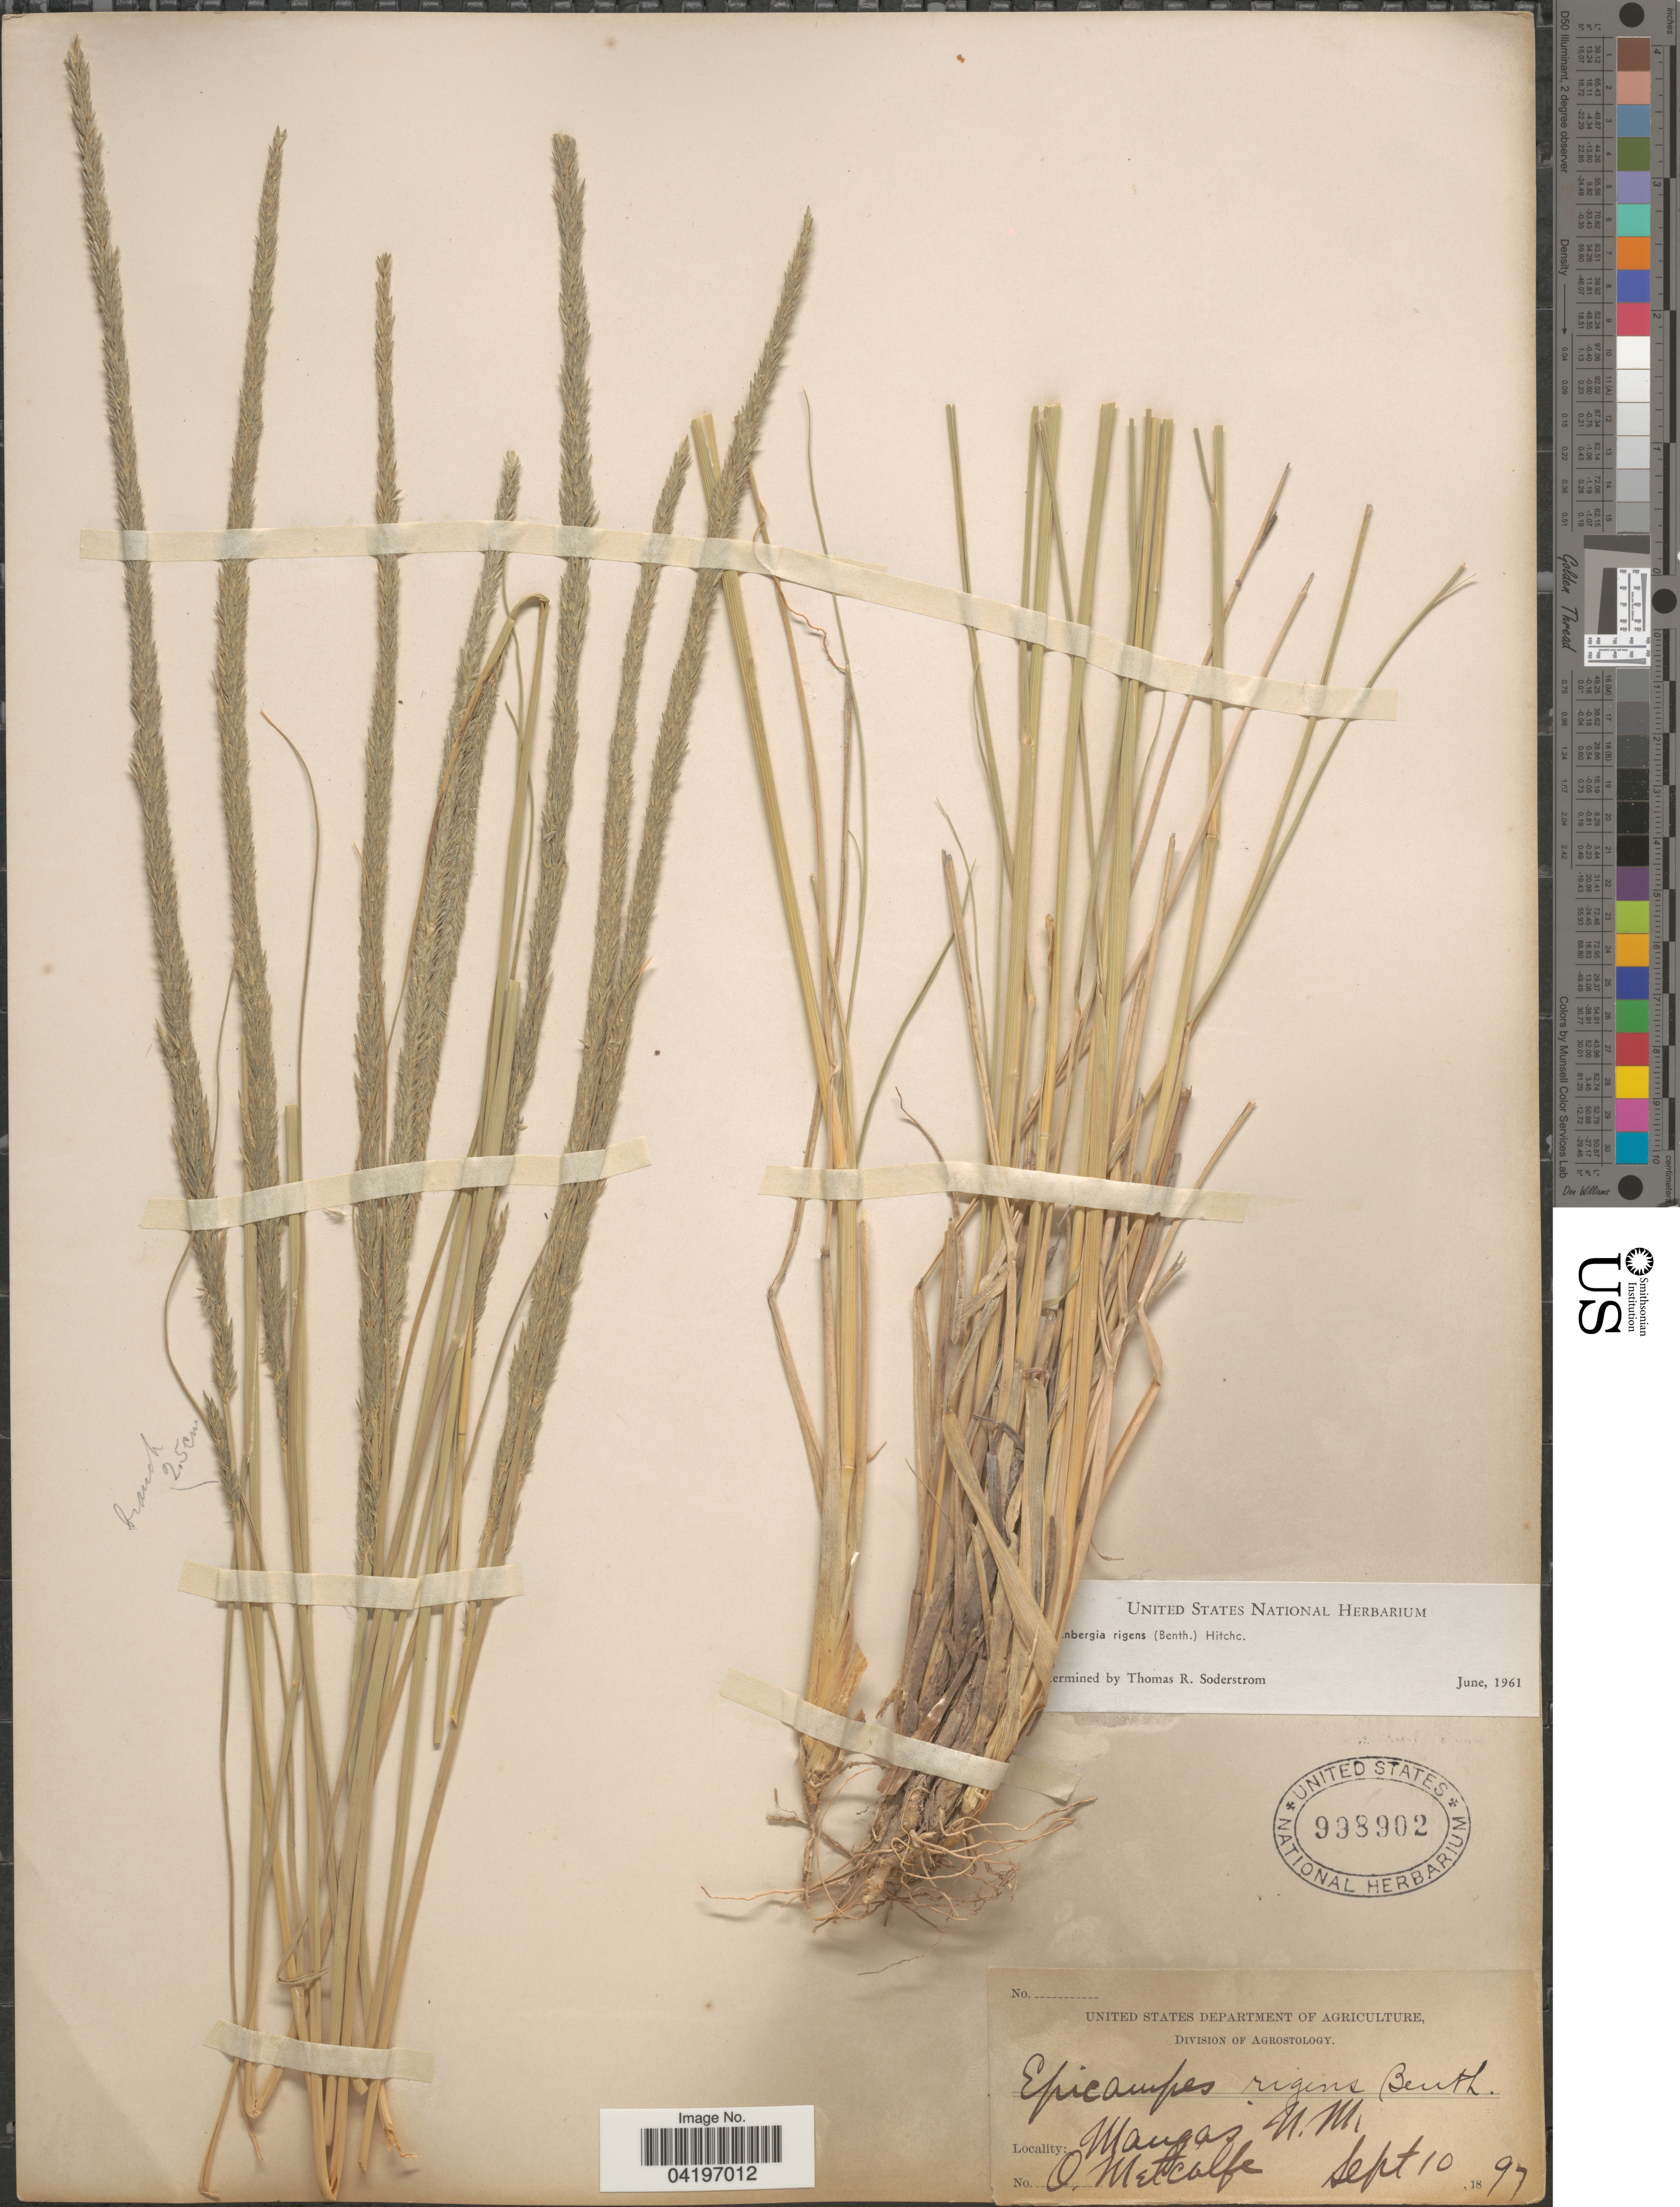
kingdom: Plantae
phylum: Tracheophyta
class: Liliopsida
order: Poales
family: Poaceae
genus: Muhlenbergia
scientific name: Muhlenbergia rigens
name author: (Benth.) Hitchc.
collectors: O. Metcalfe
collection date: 1897-09-10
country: United States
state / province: New Mexico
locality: Mangas.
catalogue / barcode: US 998902